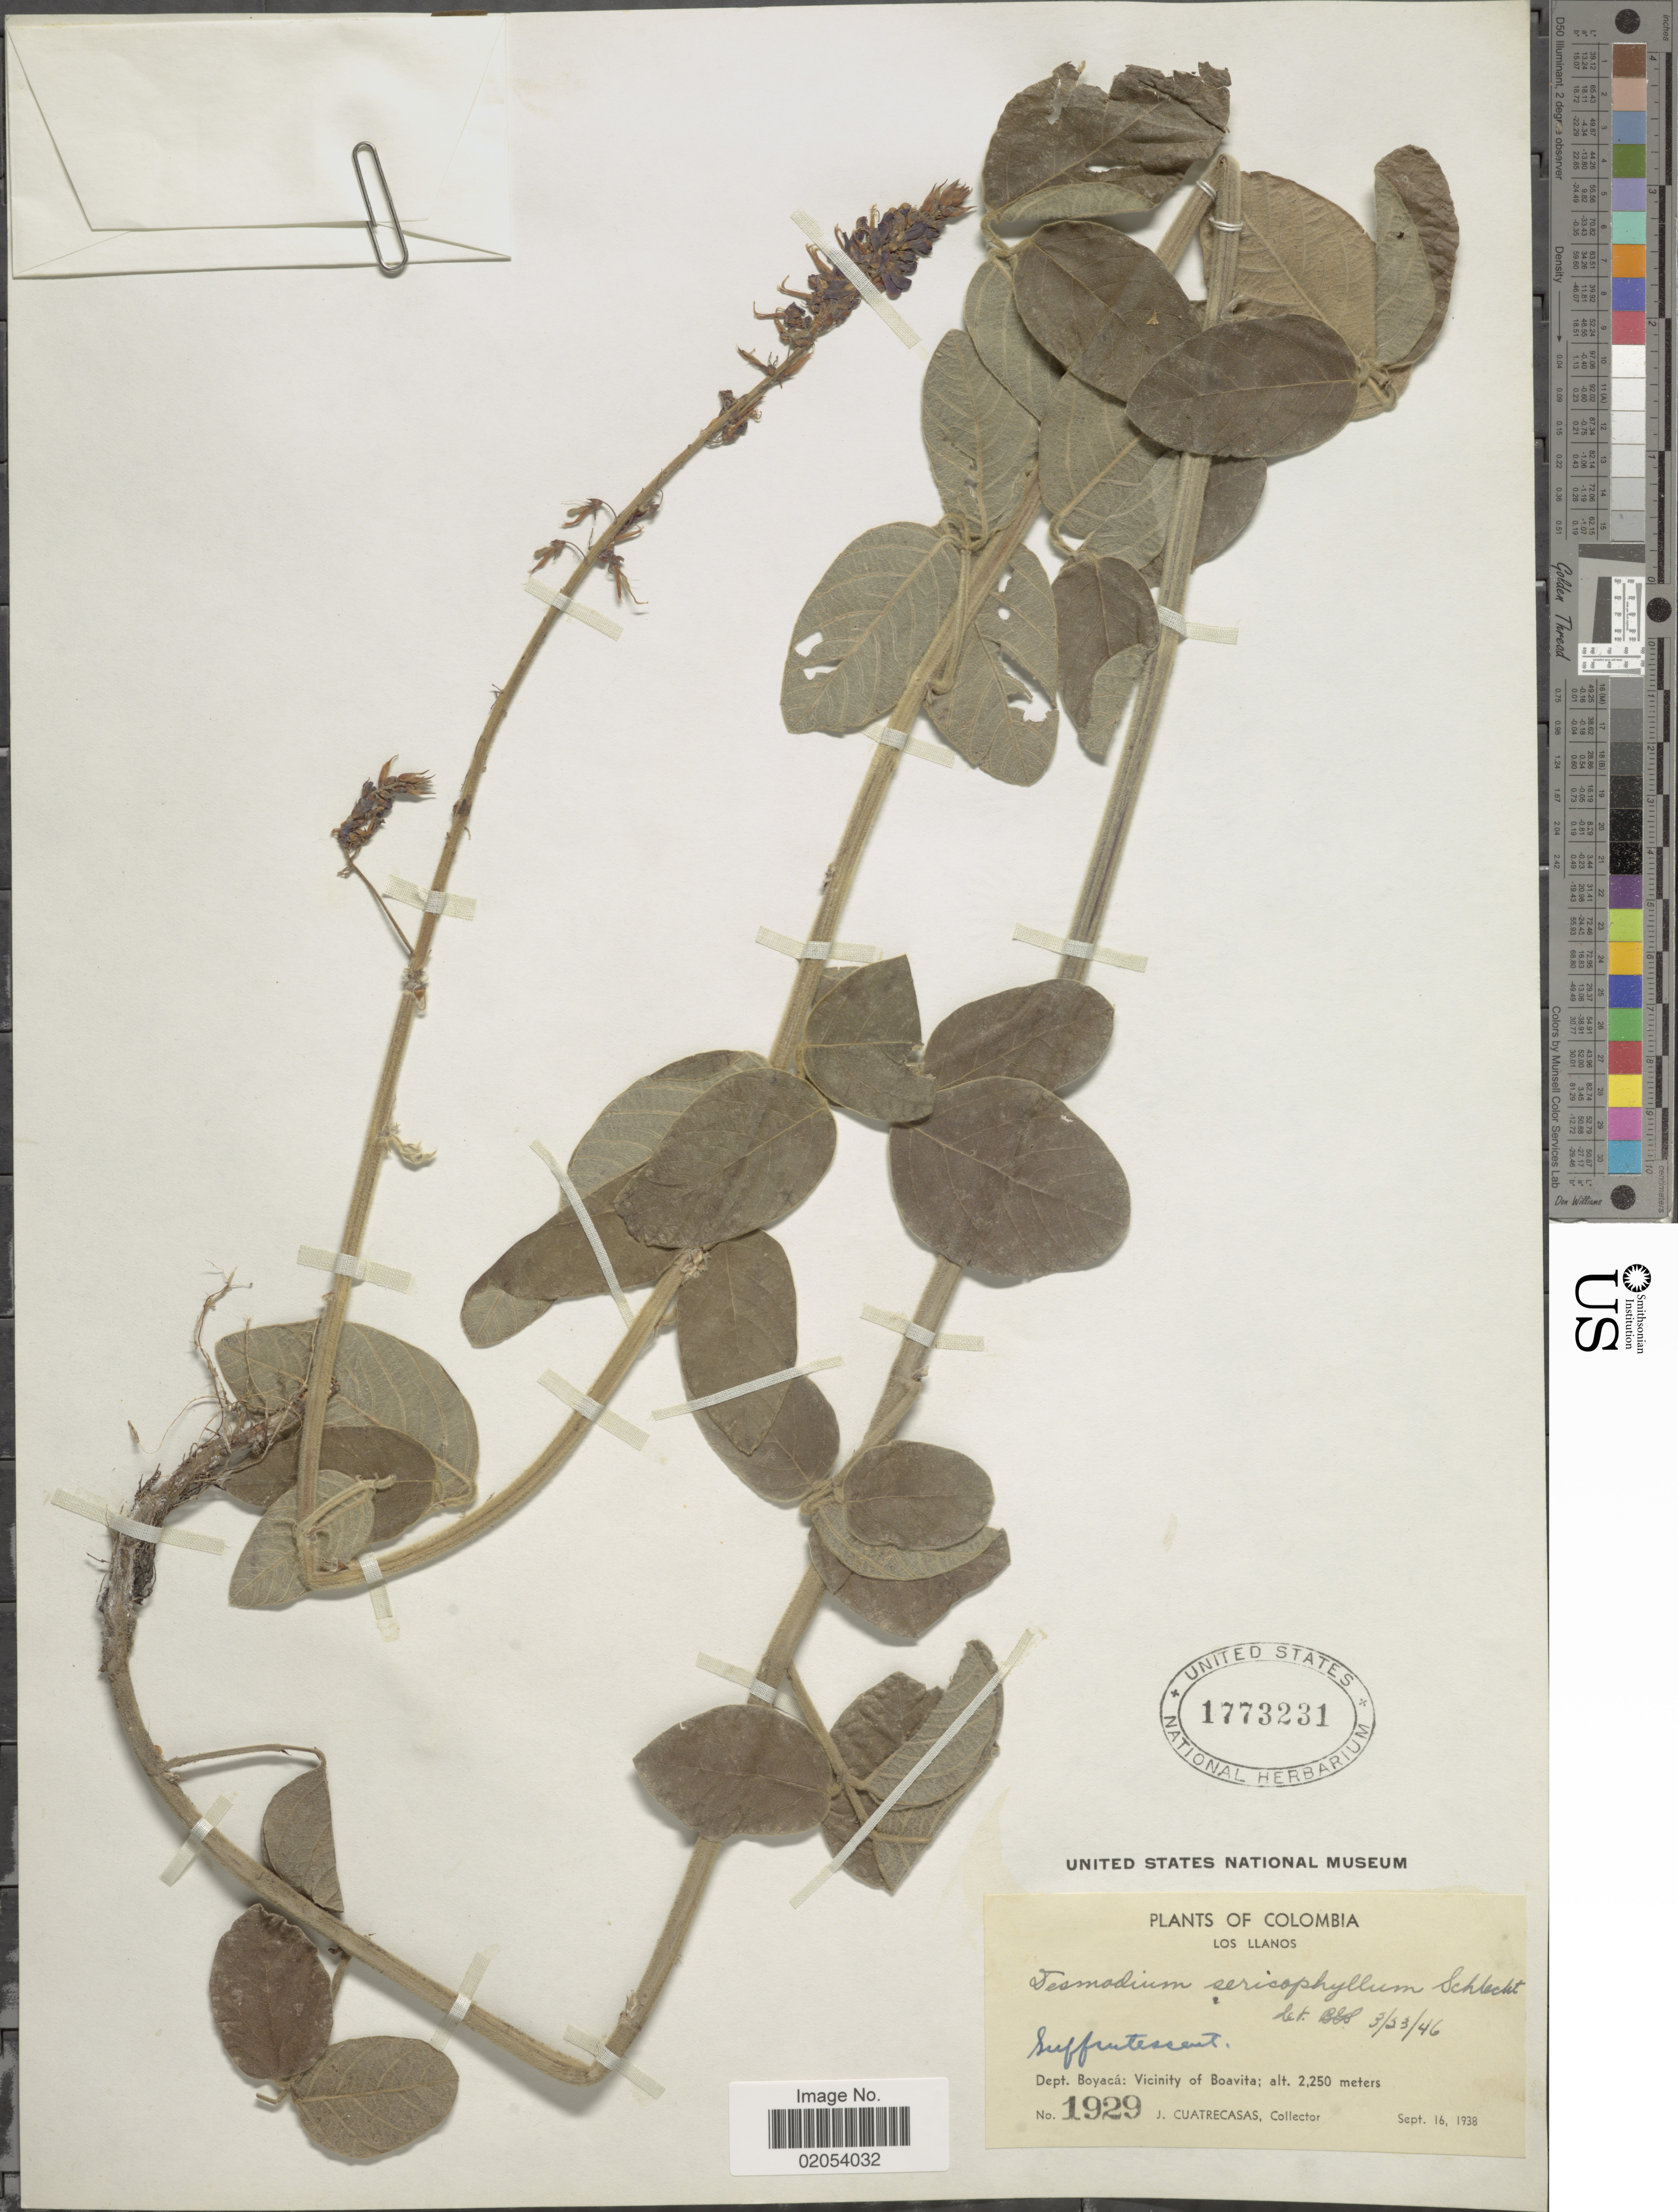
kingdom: Plantae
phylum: Tracheophyta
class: Magnoliopsida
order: Fabales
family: Fabaceae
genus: Desmodium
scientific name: Desmodium sericophyllum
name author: Schltdl.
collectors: J. Cuatrecasas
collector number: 1929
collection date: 1938-09-16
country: Colombia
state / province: Boyacá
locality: Los Llanos, Vicinity of Boavita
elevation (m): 2250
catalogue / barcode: US 1773231